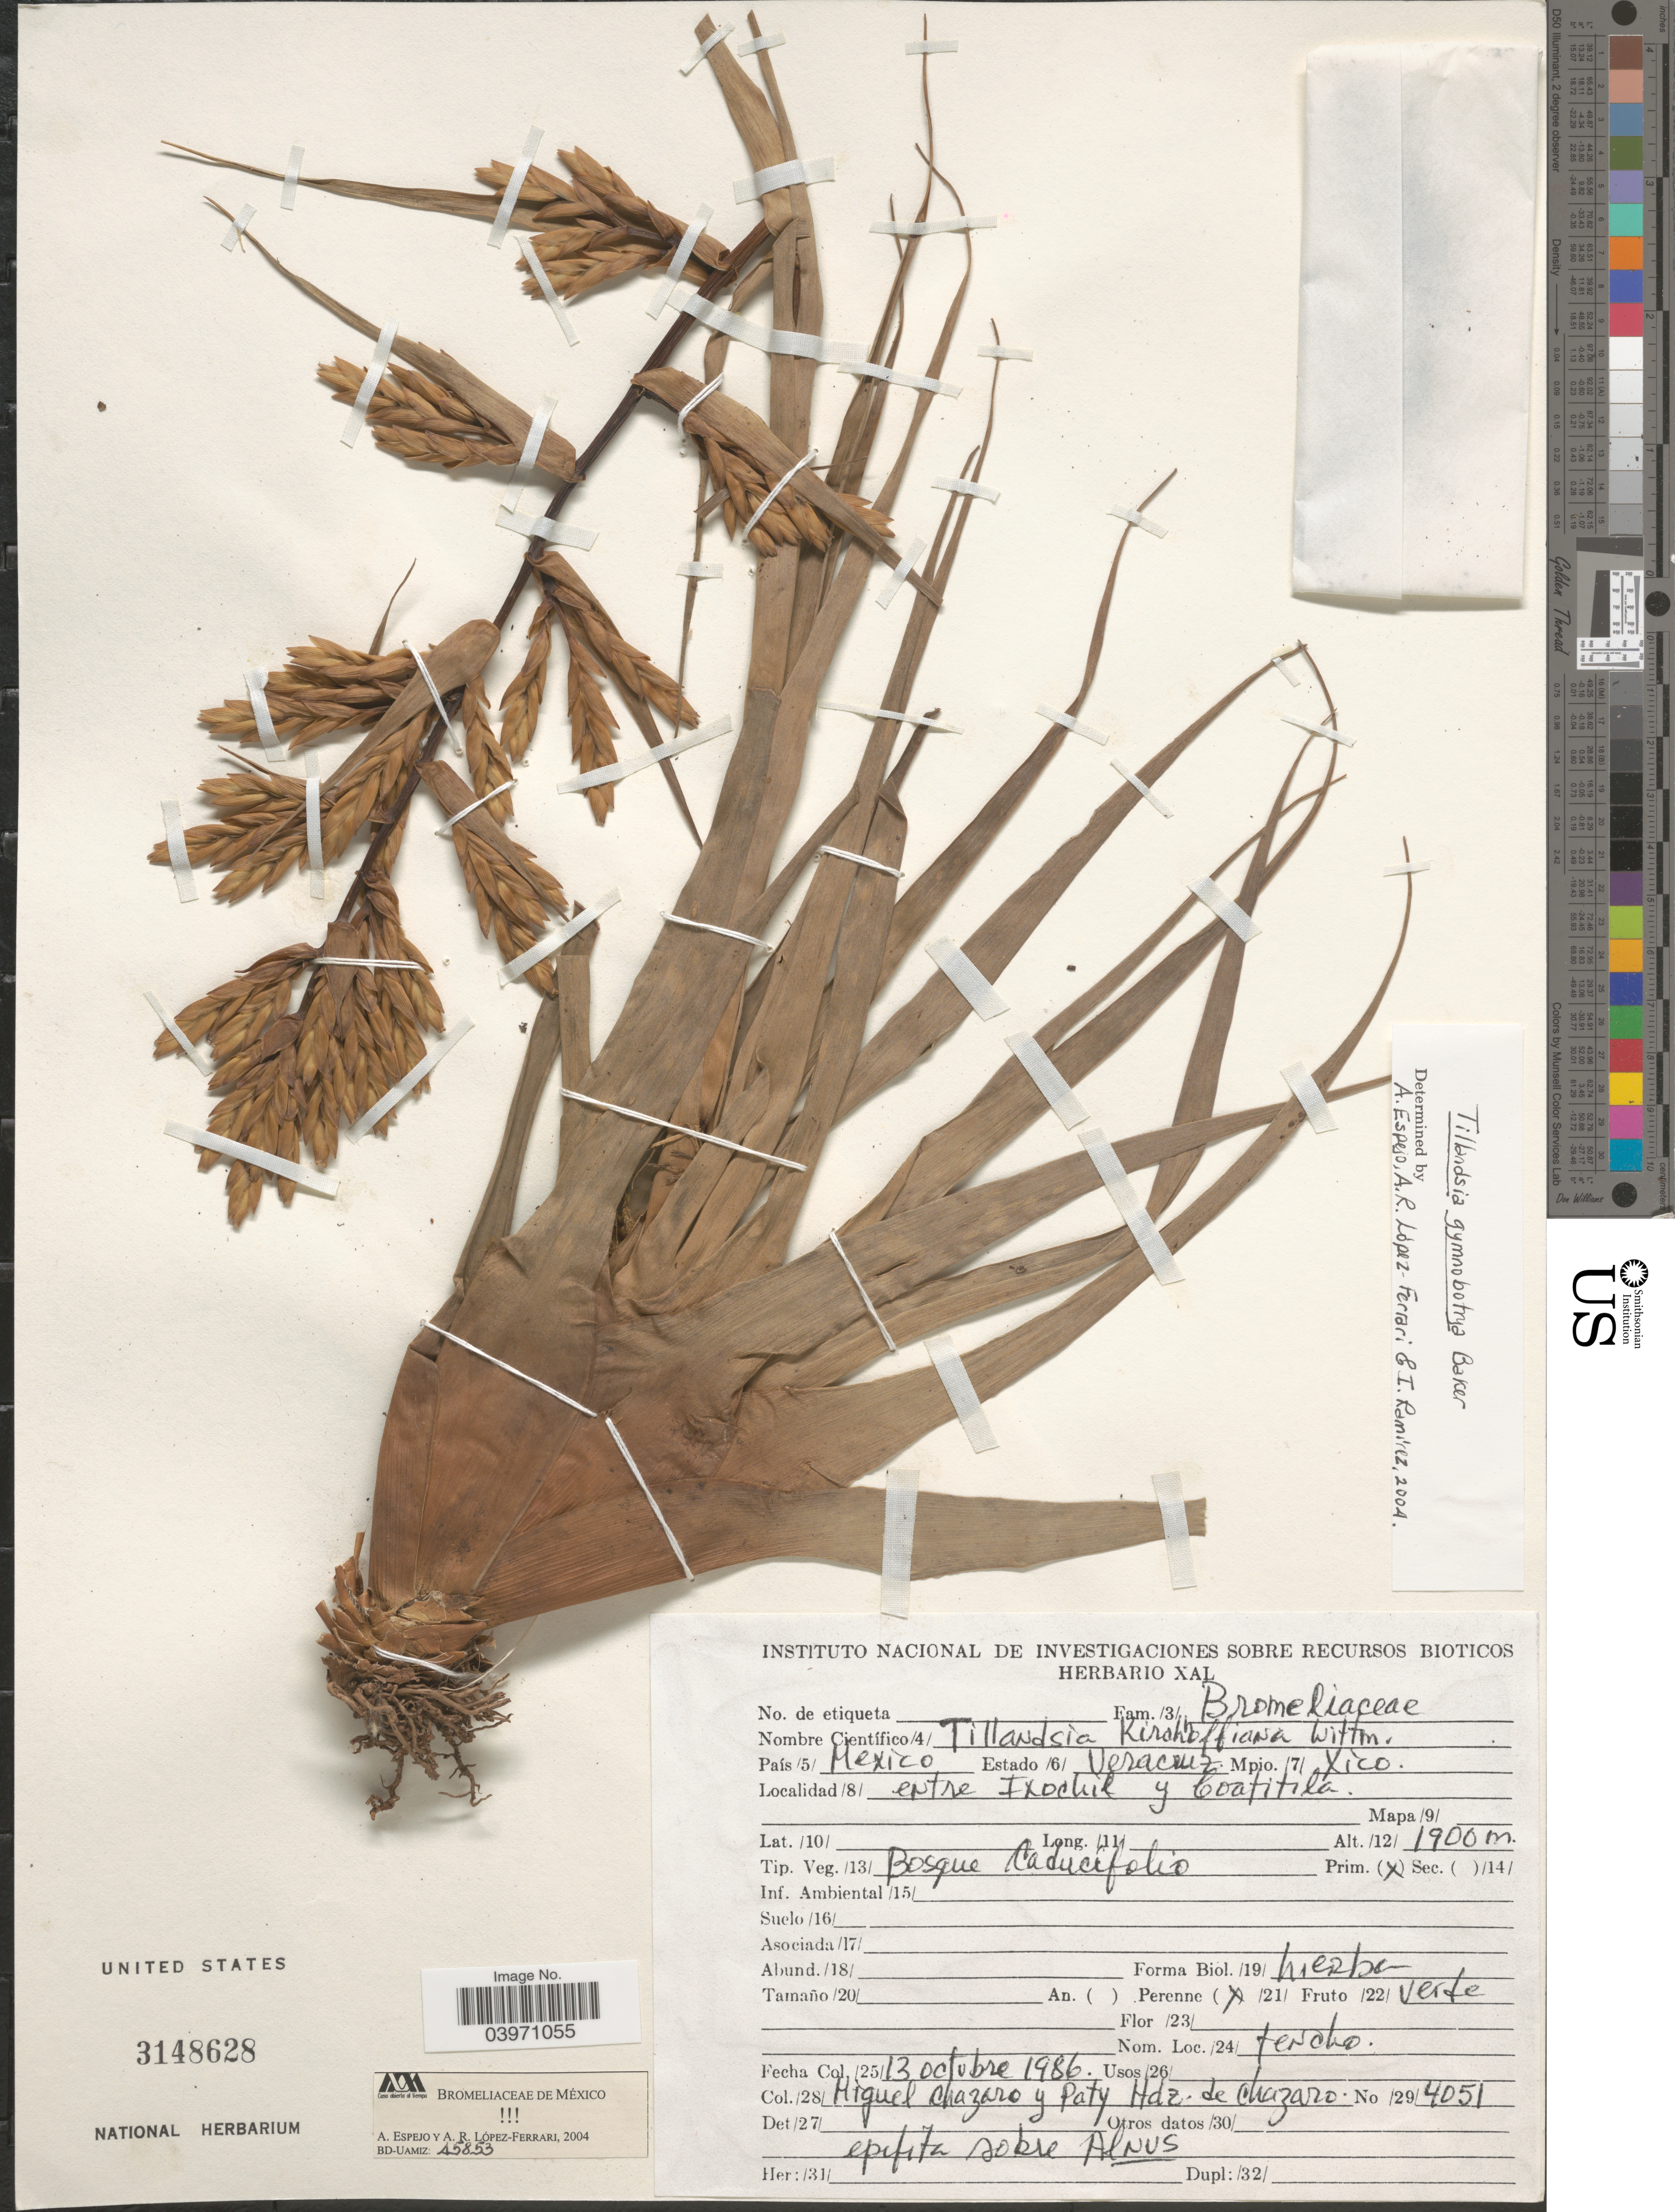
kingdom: Plantae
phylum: Tracheophyta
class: Liliopsida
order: Poales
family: Bromeliaceae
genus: Tillandsia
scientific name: Tillandsia gymnobotrya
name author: Baker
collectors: M. Chazaro & P. H. de Chazaro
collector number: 4051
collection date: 1986-10-13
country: Mexico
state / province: Veracruz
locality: Estado Veracruz. Mpio. Xico. Entre Ixochil y Coatitila.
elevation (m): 1900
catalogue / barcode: US 3148628